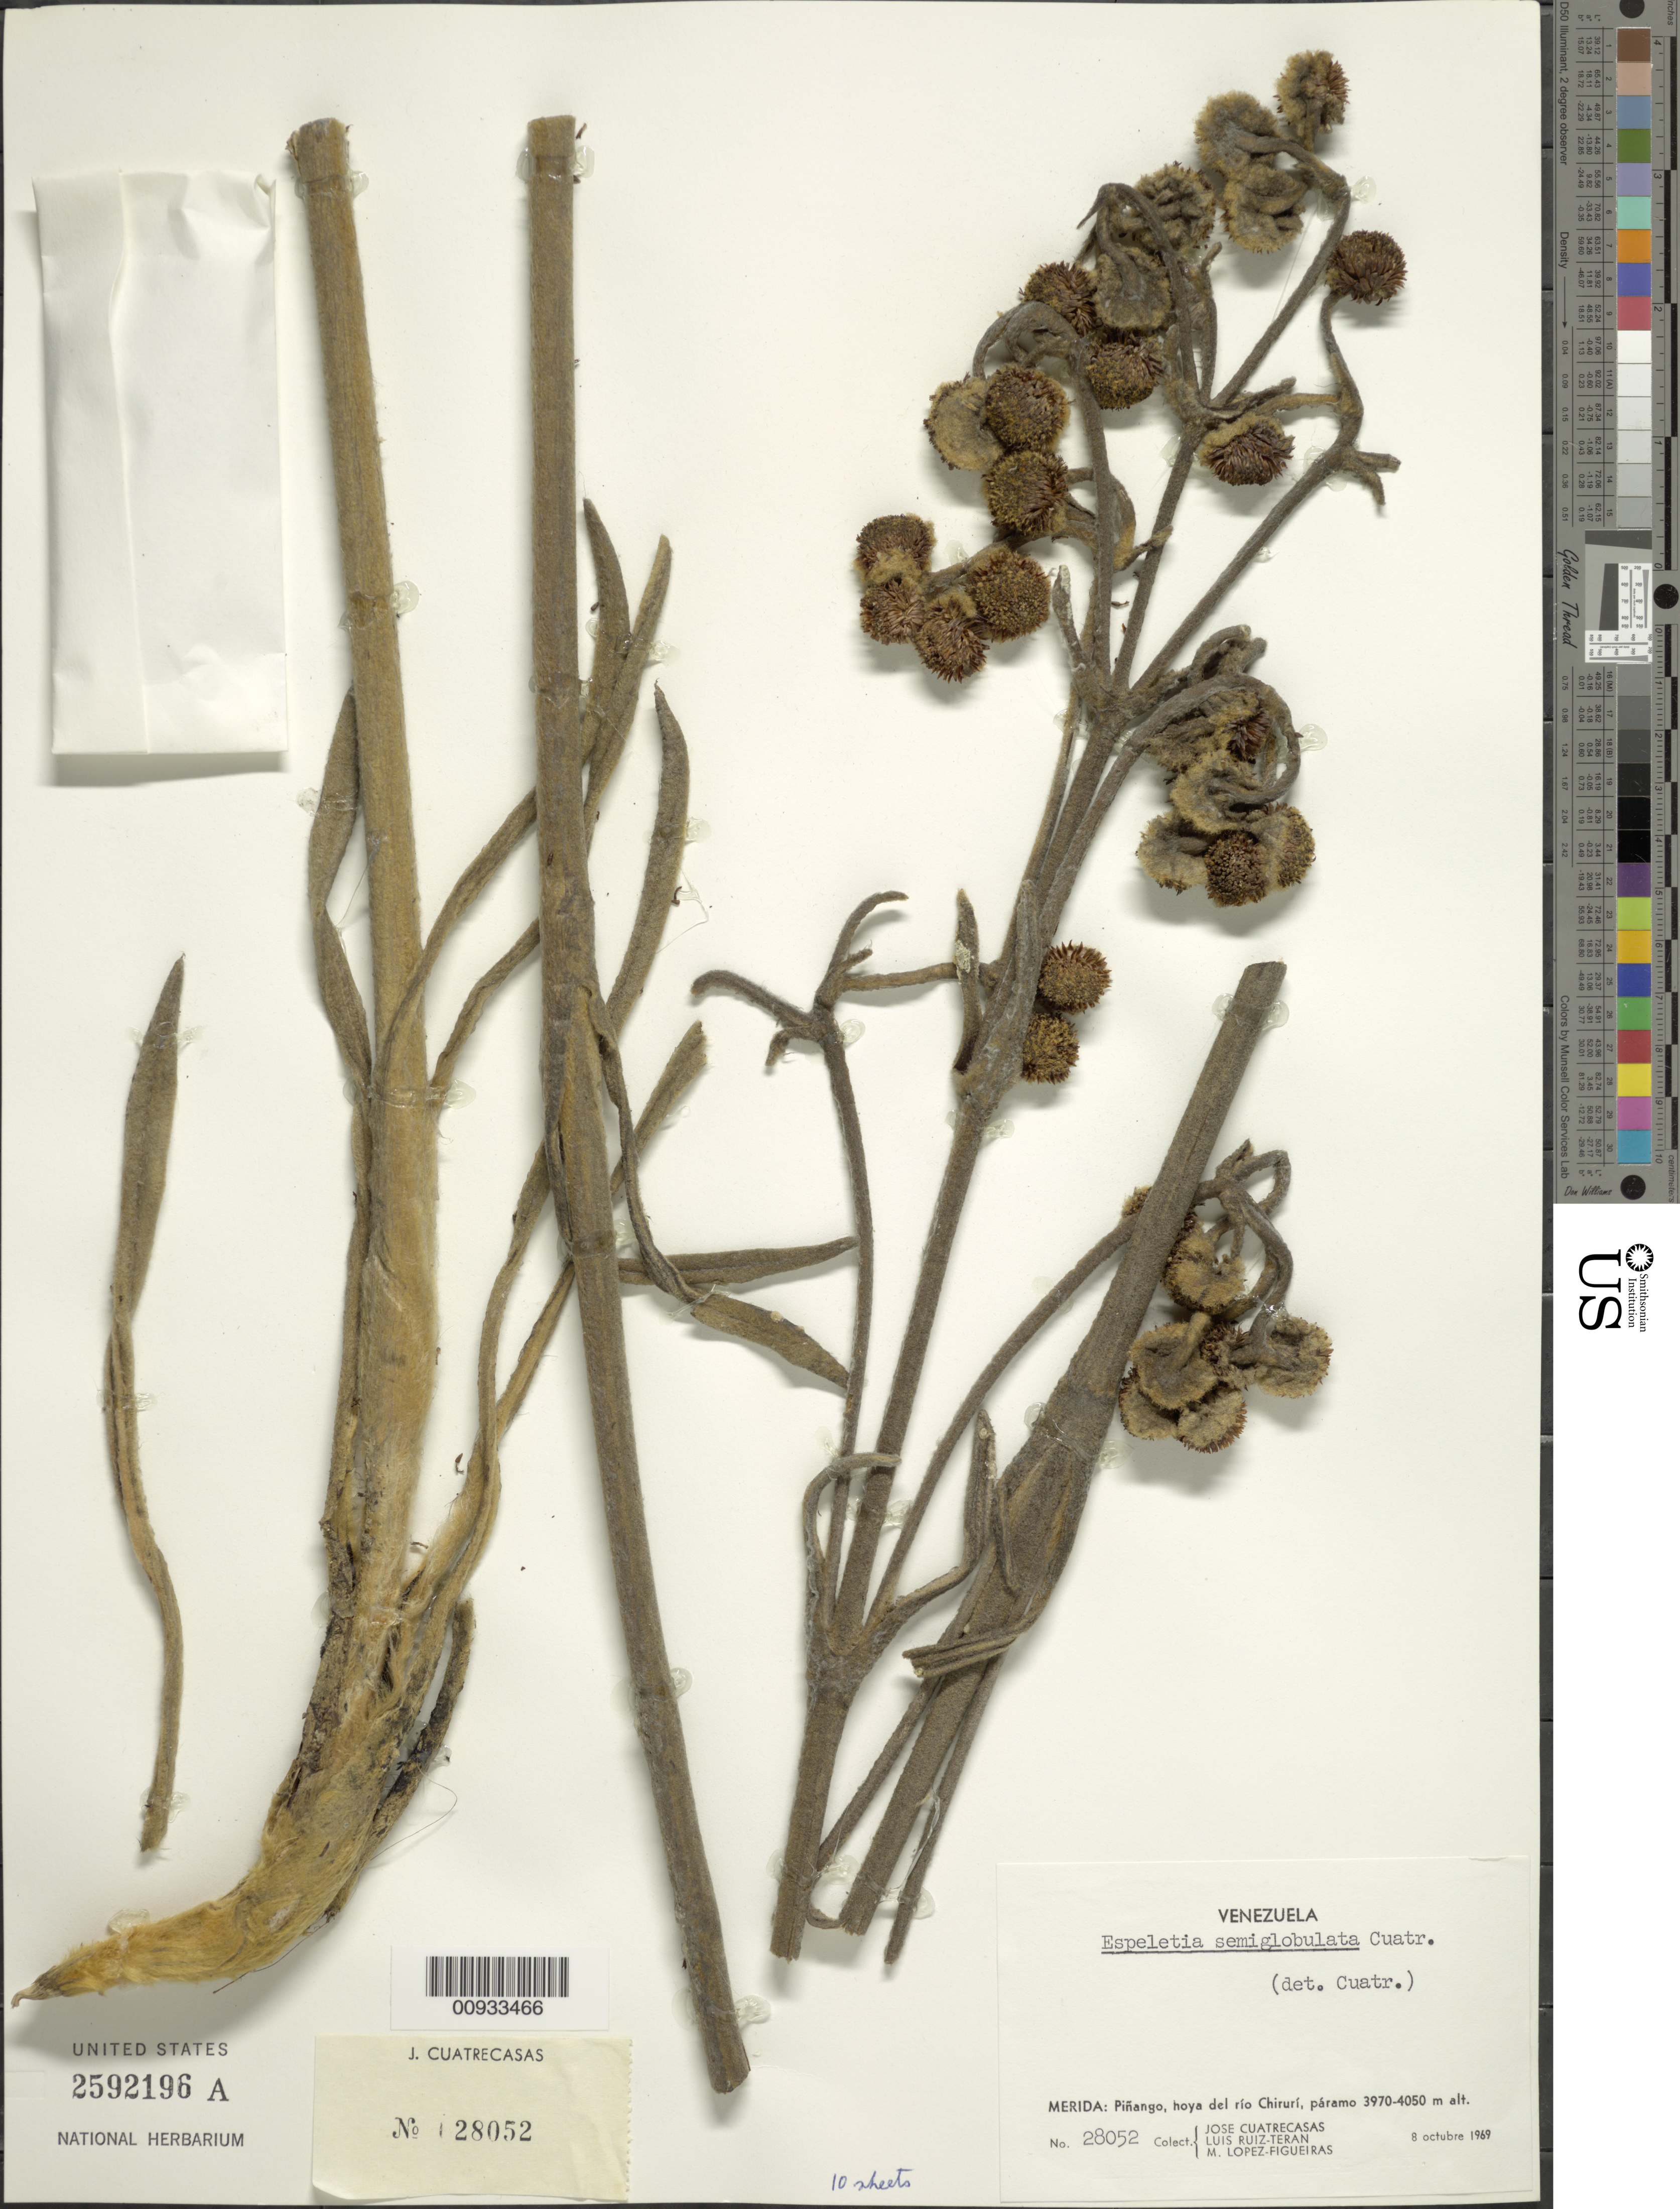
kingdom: Plantae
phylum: Tracheophyta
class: Magnoliopsida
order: Asterales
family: Asteraceae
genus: Espeletia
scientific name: Espeletia semiglobulata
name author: Cuatrec.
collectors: J. Cuatrecasas, L. Teran & M. López Figueiras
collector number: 28052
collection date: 1969-10-08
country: Venezuela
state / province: Mérida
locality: Pinango, hoya del rio Chiruri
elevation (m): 3970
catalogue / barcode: US 2592196A